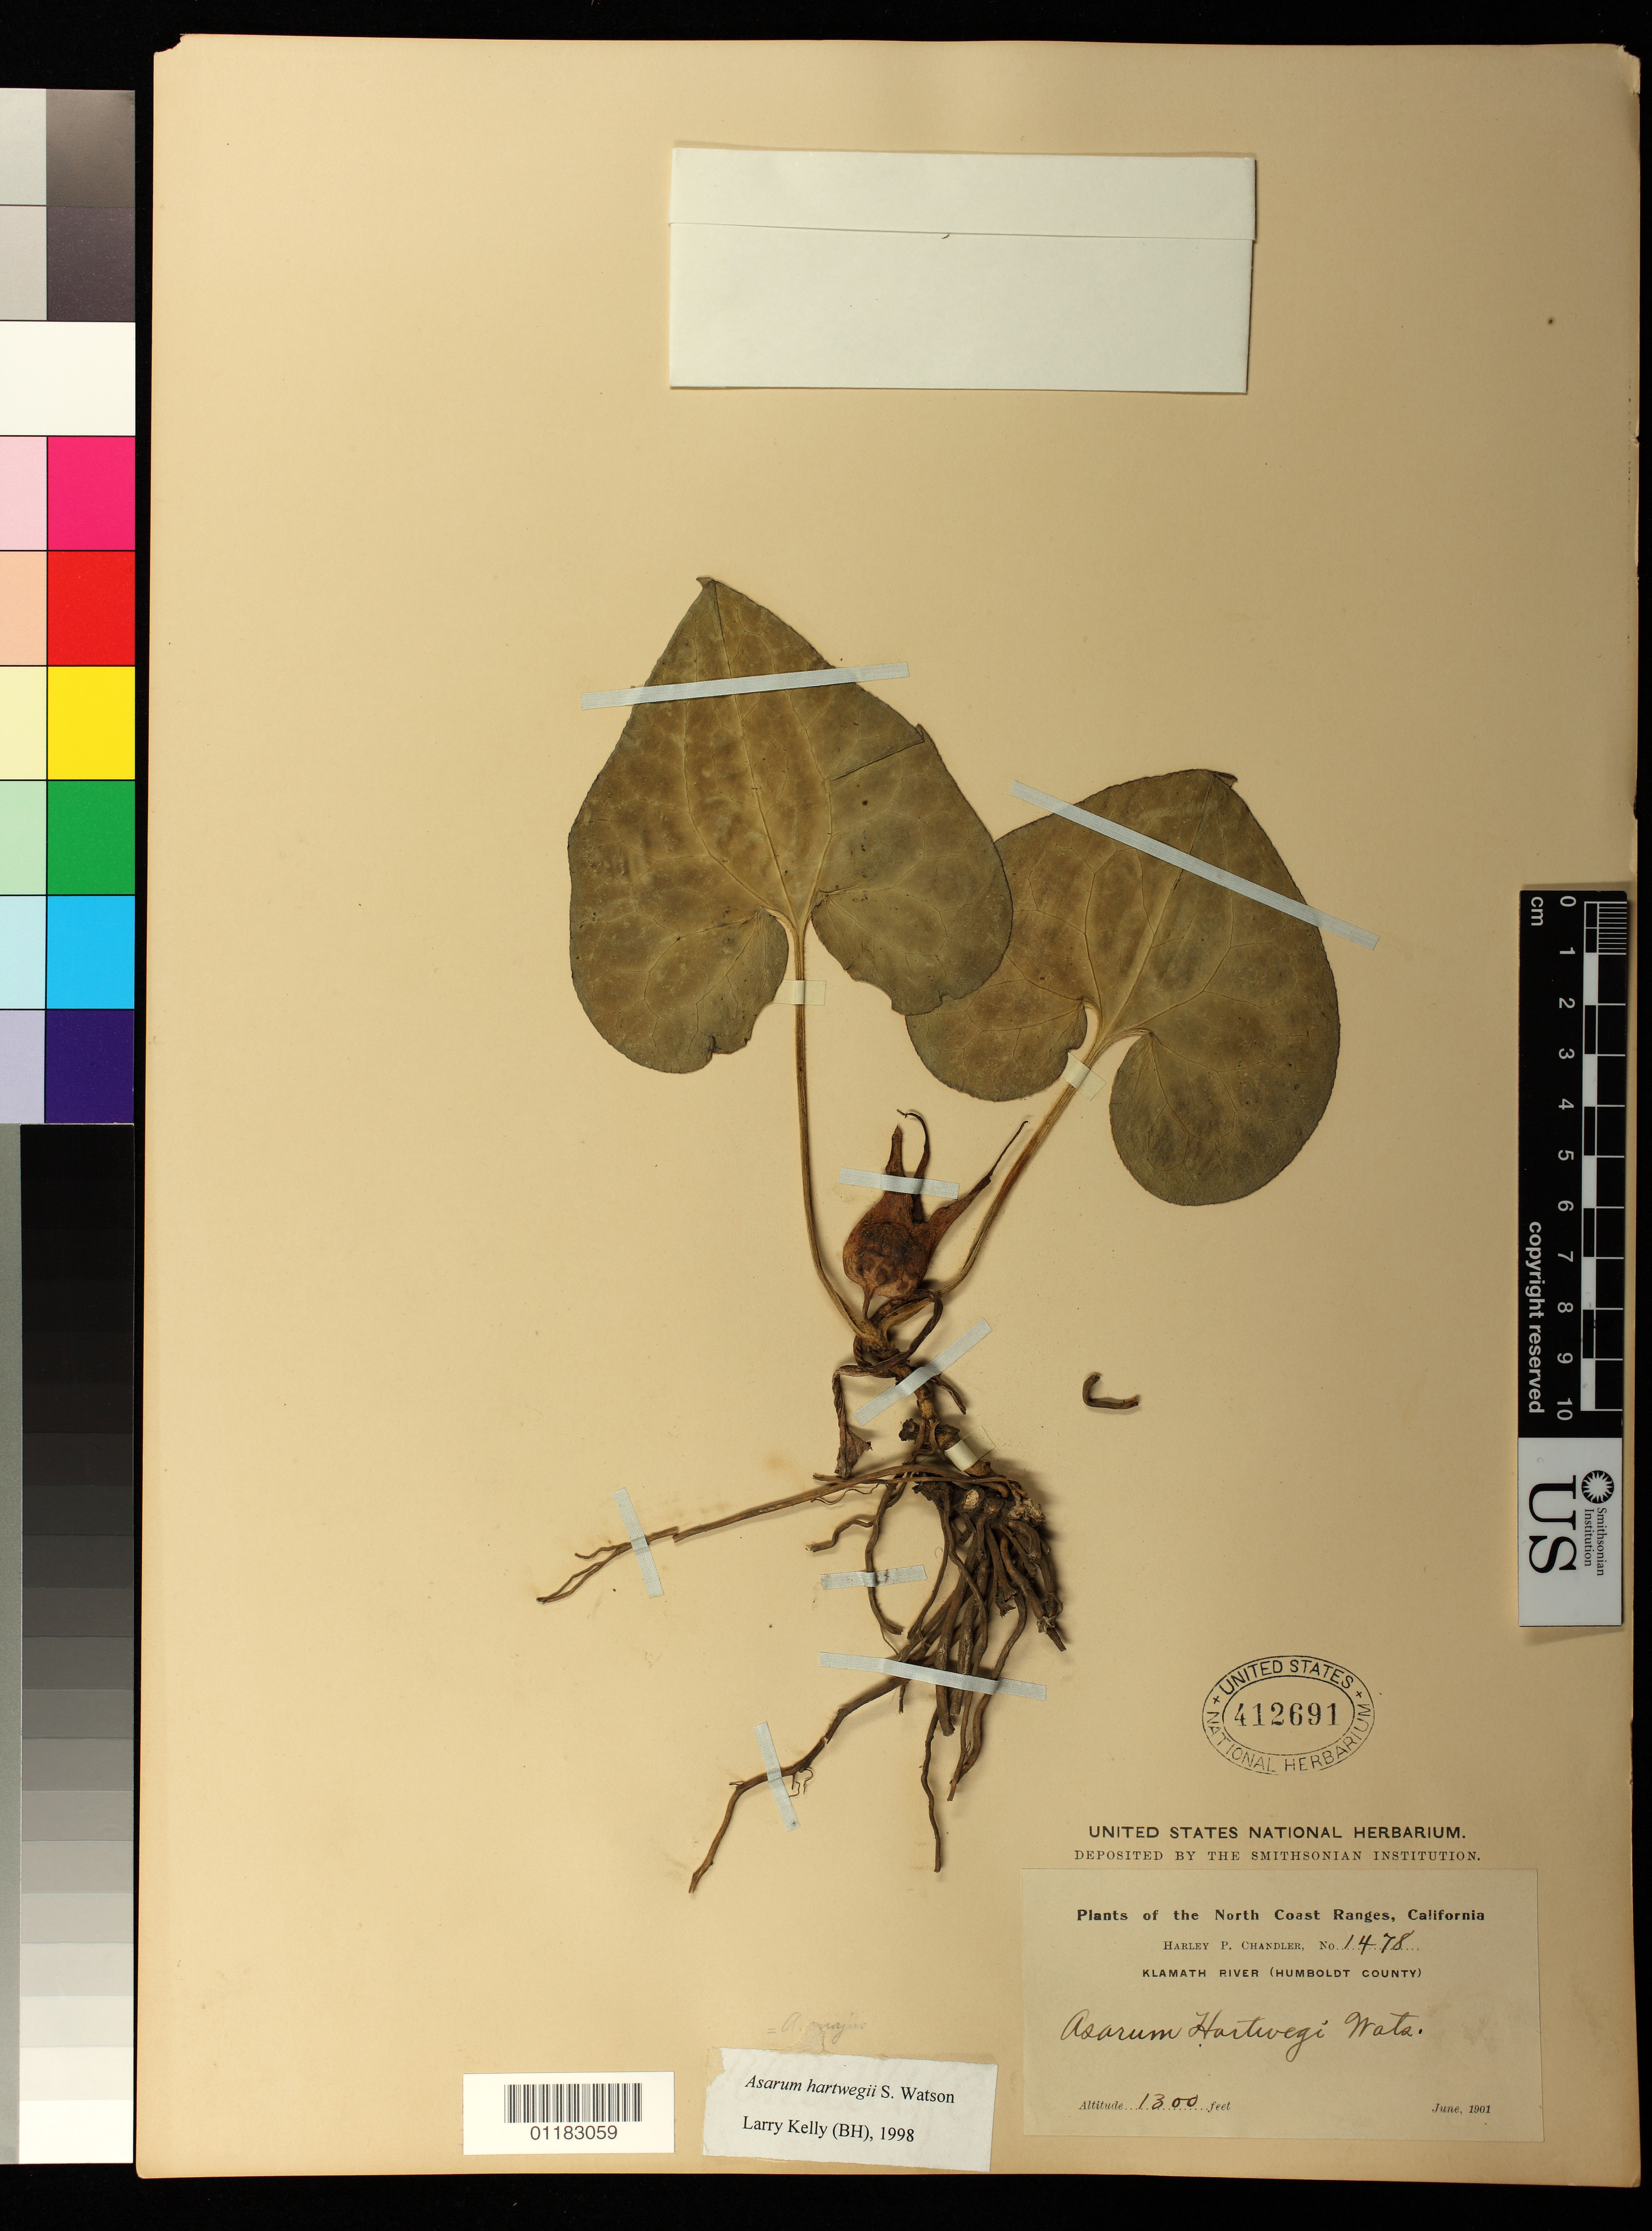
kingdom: Plantae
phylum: Tracheophyta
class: Magnoliopsida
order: Piperales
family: Aristolochiaceae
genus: Asarum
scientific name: Asarum hartwegii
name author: S. Watson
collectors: H. Chandler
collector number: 1478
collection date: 1901-06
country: United States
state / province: California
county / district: Humboldt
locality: Klamath River.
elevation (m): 305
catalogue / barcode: US 412691